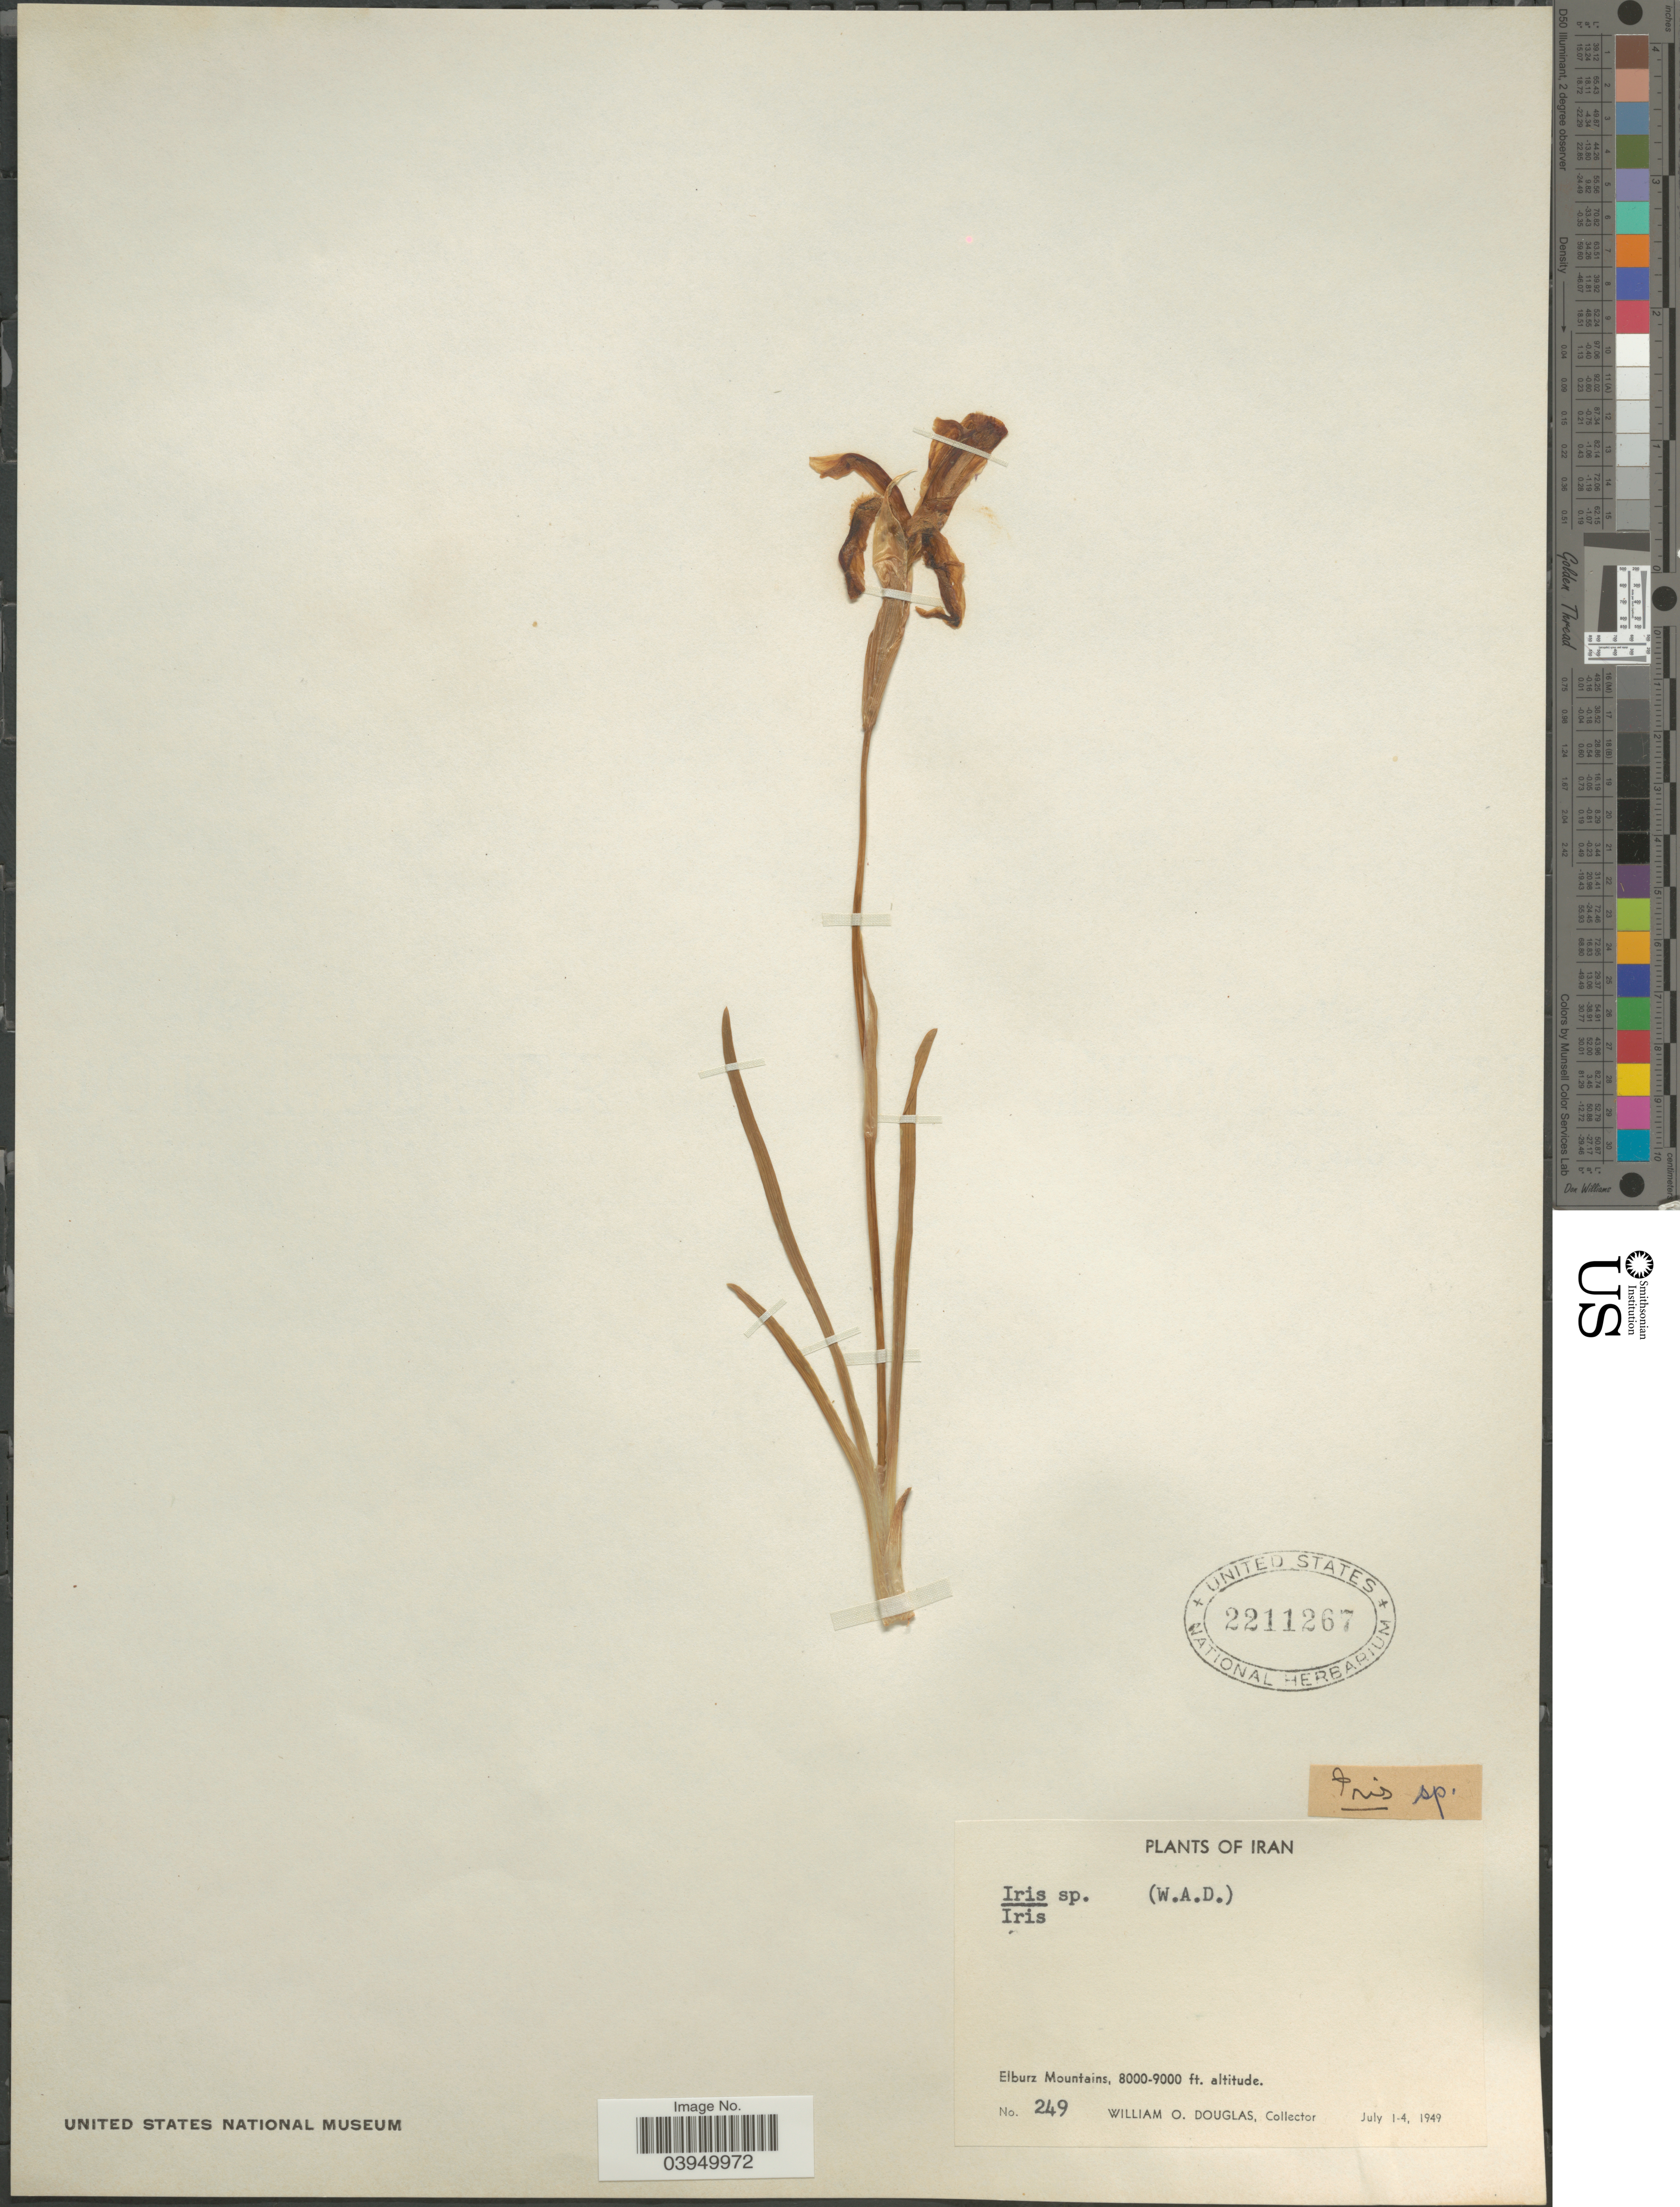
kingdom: Plantae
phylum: Tracheophyta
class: Liliopsida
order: Asparagales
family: Iridaceae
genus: Iris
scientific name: Iris sp.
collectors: W. Douglas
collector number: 249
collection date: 1949-07-01/1949-07-04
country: Iran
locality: Elburz Mountains.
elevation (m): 2438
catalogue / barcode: US 2211267